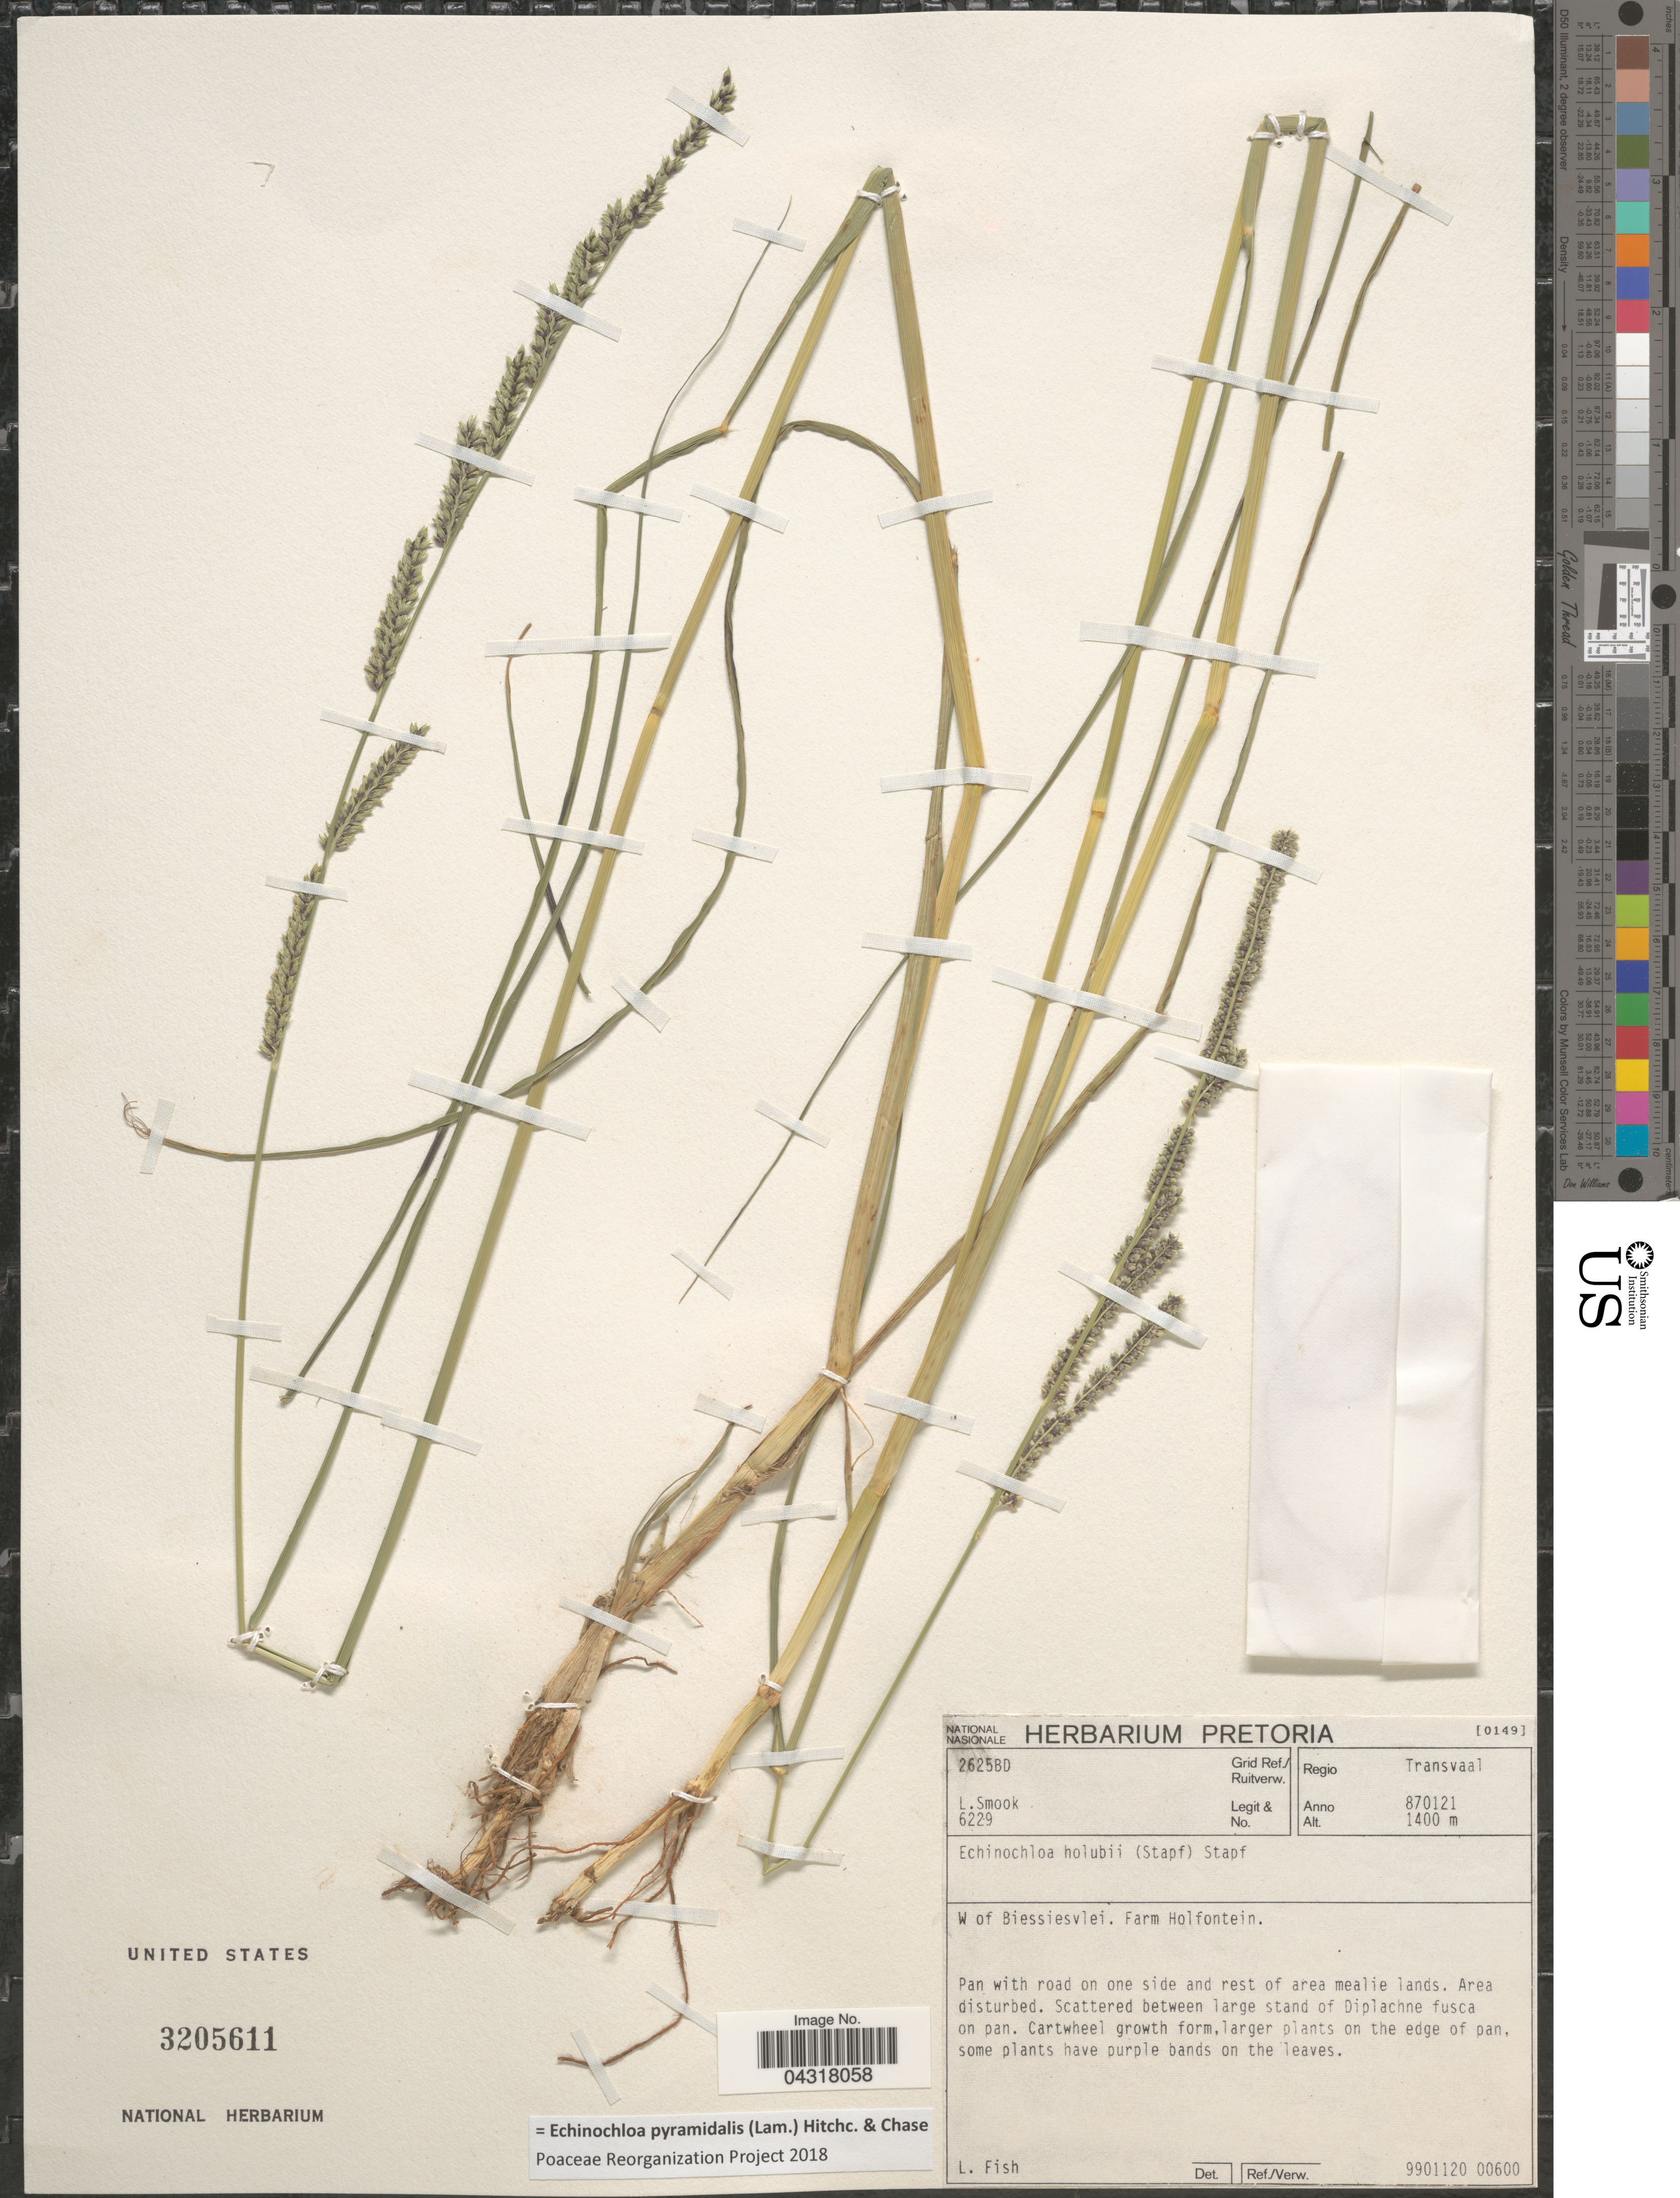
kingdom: Plantae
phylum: Tracheophyta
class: Liliopsida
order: Poales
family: Poaceae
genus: Echinochloa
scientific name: Echinochloa pyramidalis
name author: (Lam.) Hitchc. & Chase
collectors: L. Smook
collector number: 6229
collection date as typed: Transcribed d/m/y: 21/1/87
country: South Africa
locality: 2625BD Grid Ref./Ruitverw. Regio Transvaal. W of Biessiesvlei. Farm Holfontein.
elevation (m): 1400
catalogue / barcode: US 3205611